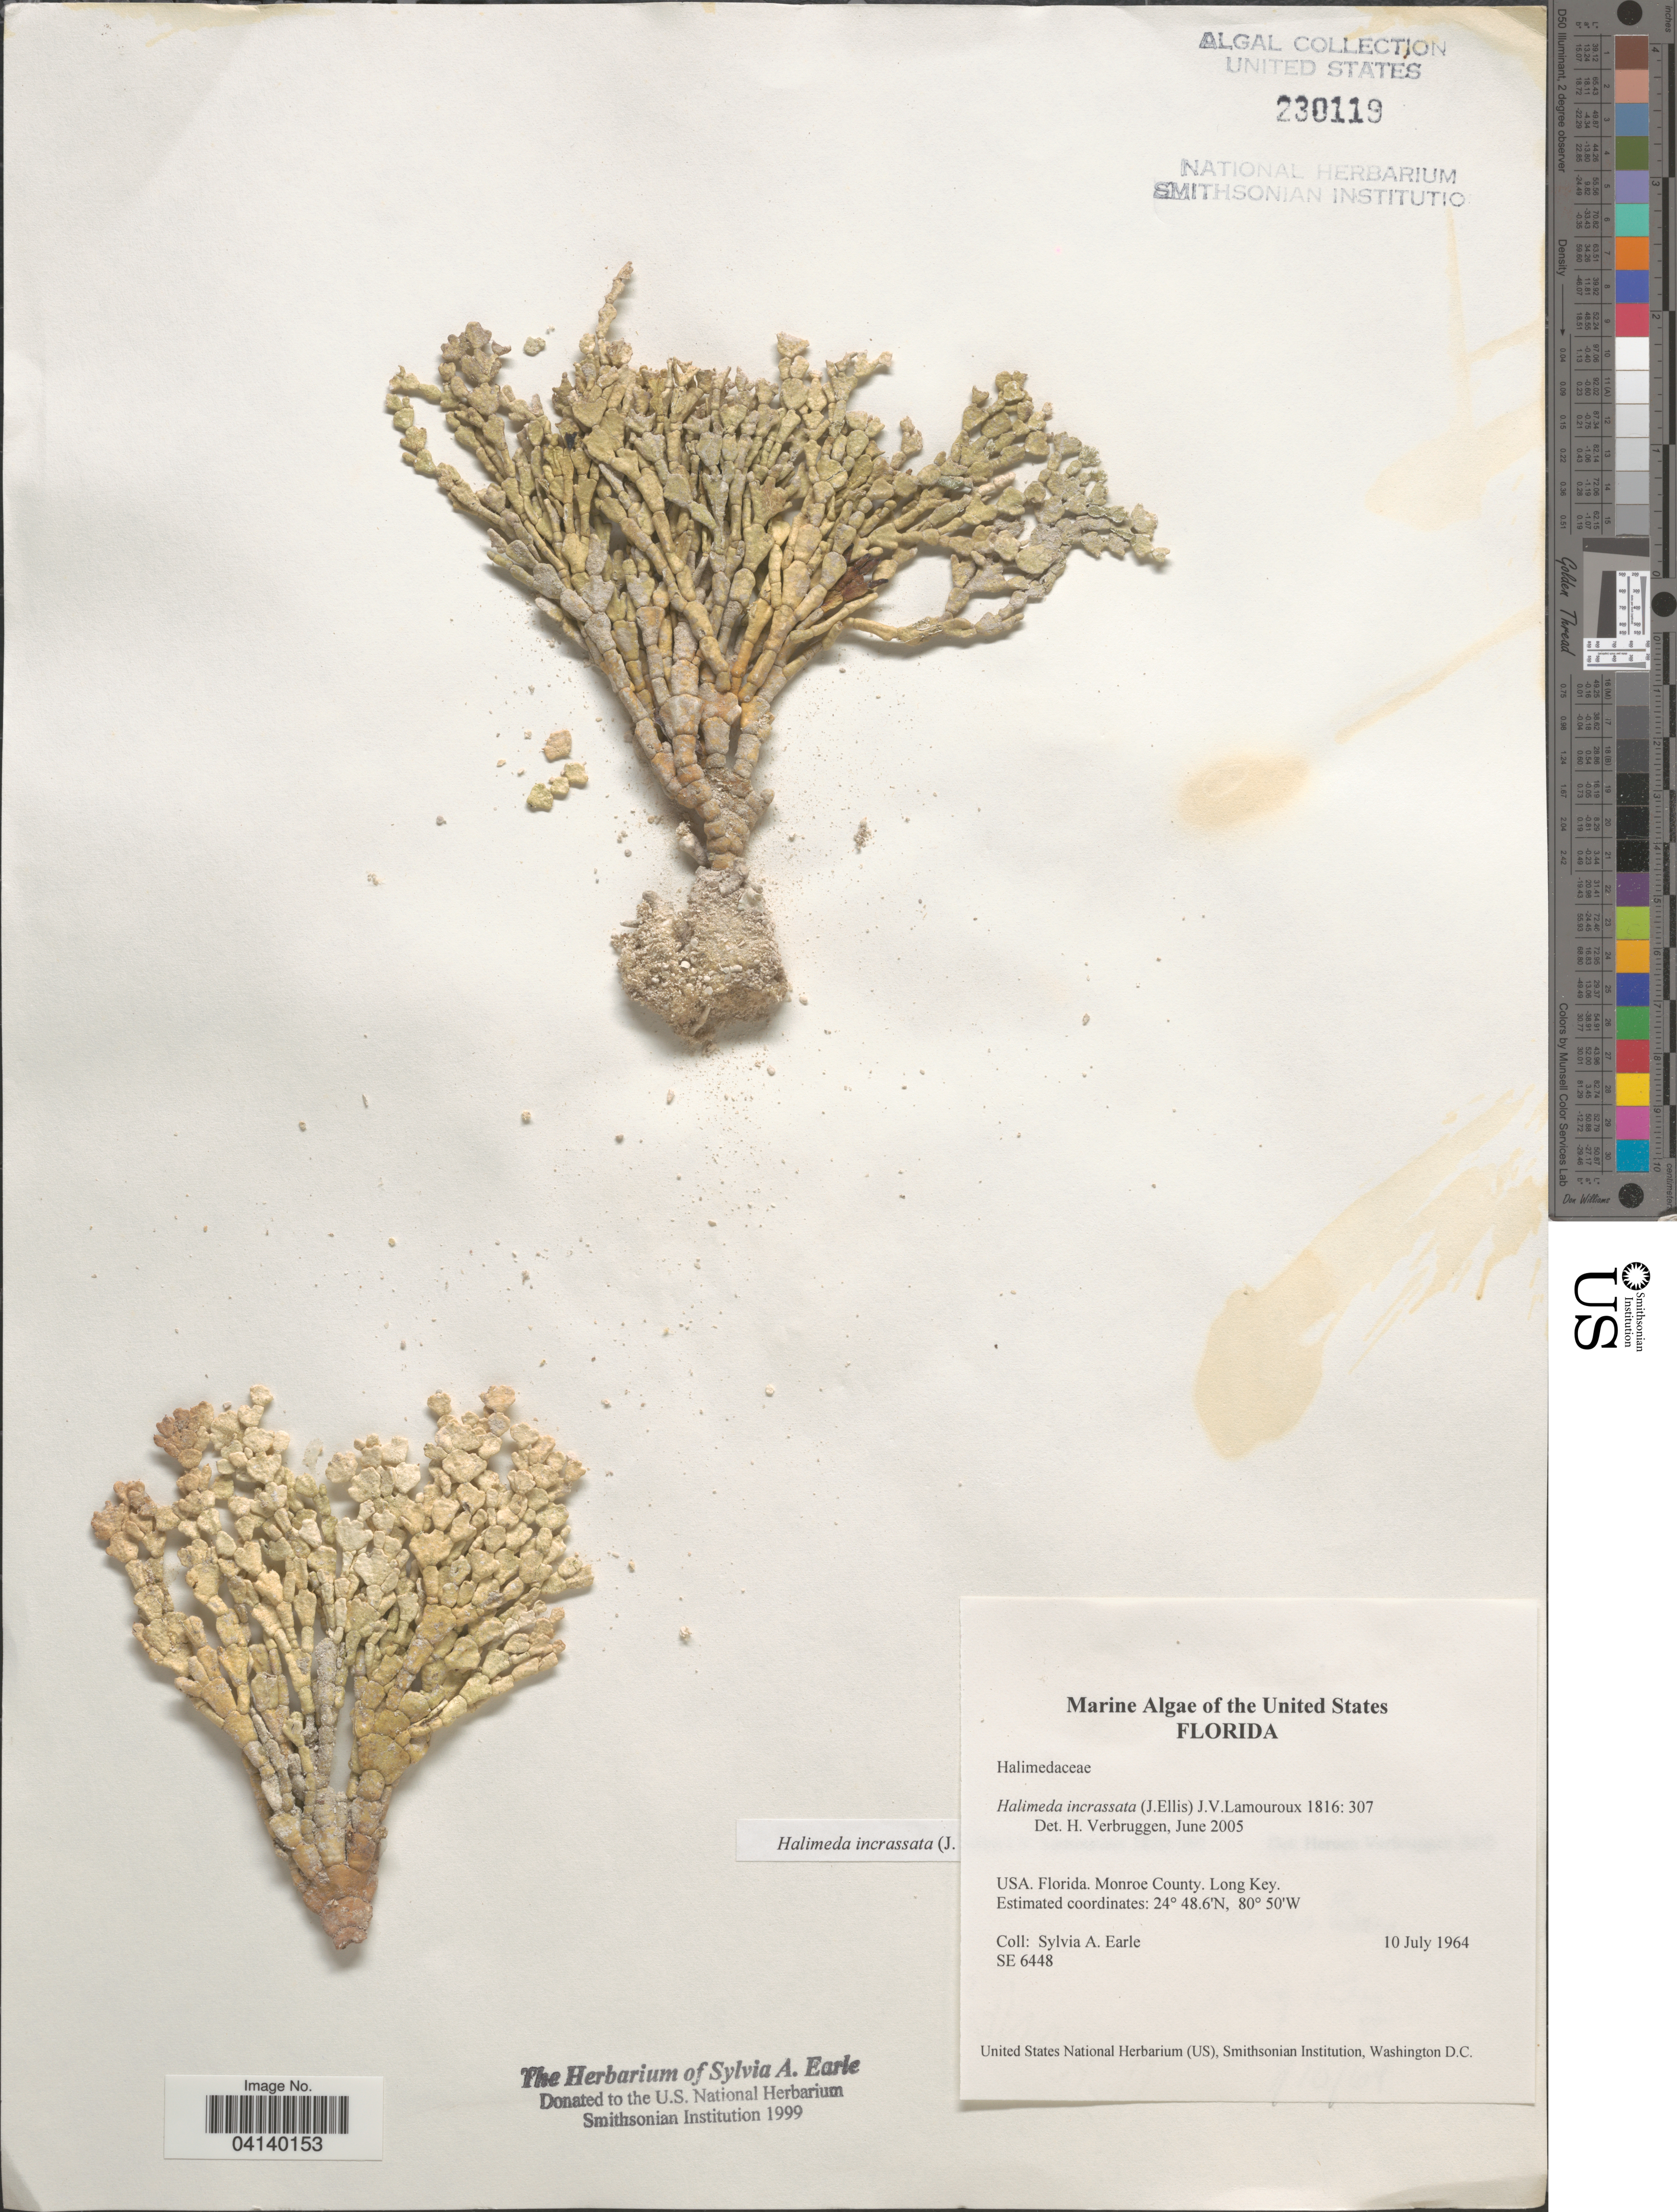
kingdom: Plantae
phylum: Chlorophyta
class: Ulvophyceae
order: Bryopsidales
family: Halimedaceae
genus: Halimeda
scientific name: Halimeda incrassata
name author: (J. Ellis) J.V.Lamouroux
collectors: S. A. Earle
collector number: SE6448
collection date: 1964-07-10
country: United States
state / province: Florida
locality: Monroe County. Long Key.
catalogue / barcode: US 230119